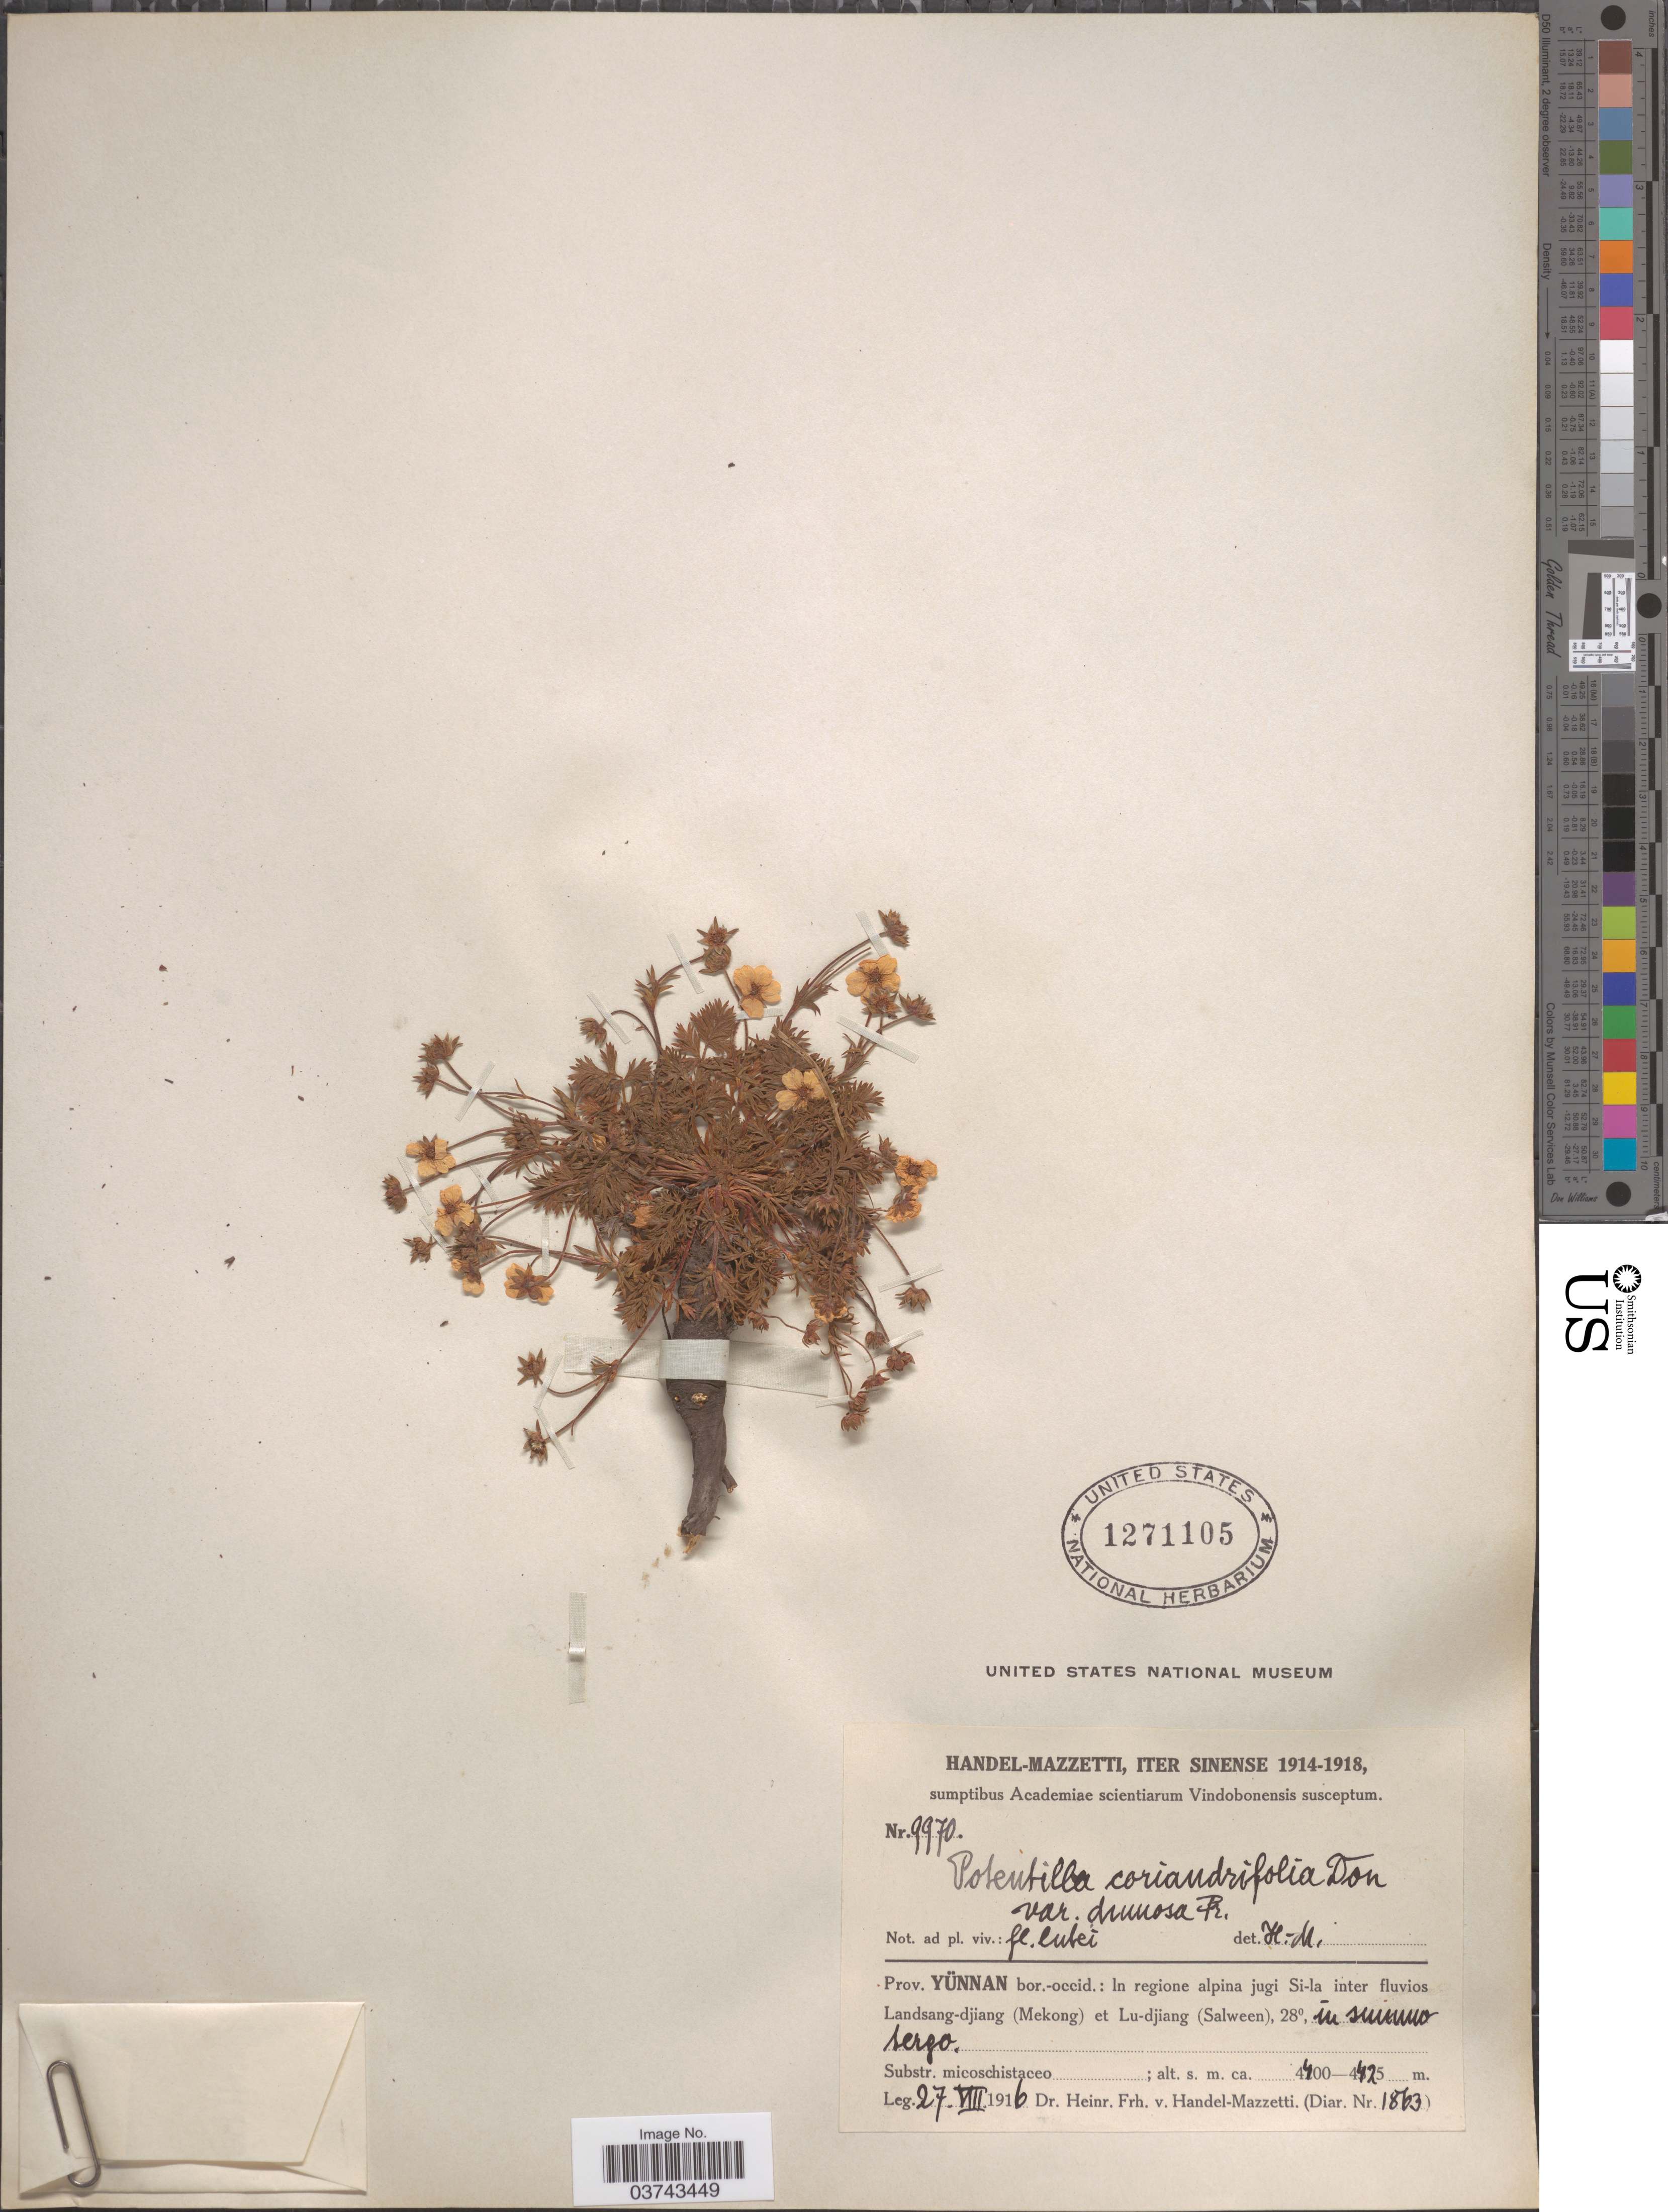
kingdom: Plantae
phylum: Tracheophyta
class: Magnoliopsida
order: Rosales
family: Rosaceae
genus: Potentilla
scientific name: Potentilla dumosa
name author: (Franch.) Hand.-Mazz.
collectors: H. Handel-Mazzetti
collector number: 9970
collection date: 1916-08-27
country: China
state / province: Yunnan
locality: Prov. Yünnan bor.-occid.: In regionis alpina jugi Si-la inter fluvios Landsang-djiang (Mekong) et Lu-djiang (Salween), 28°.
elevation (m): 4400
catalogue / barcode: US 1271105